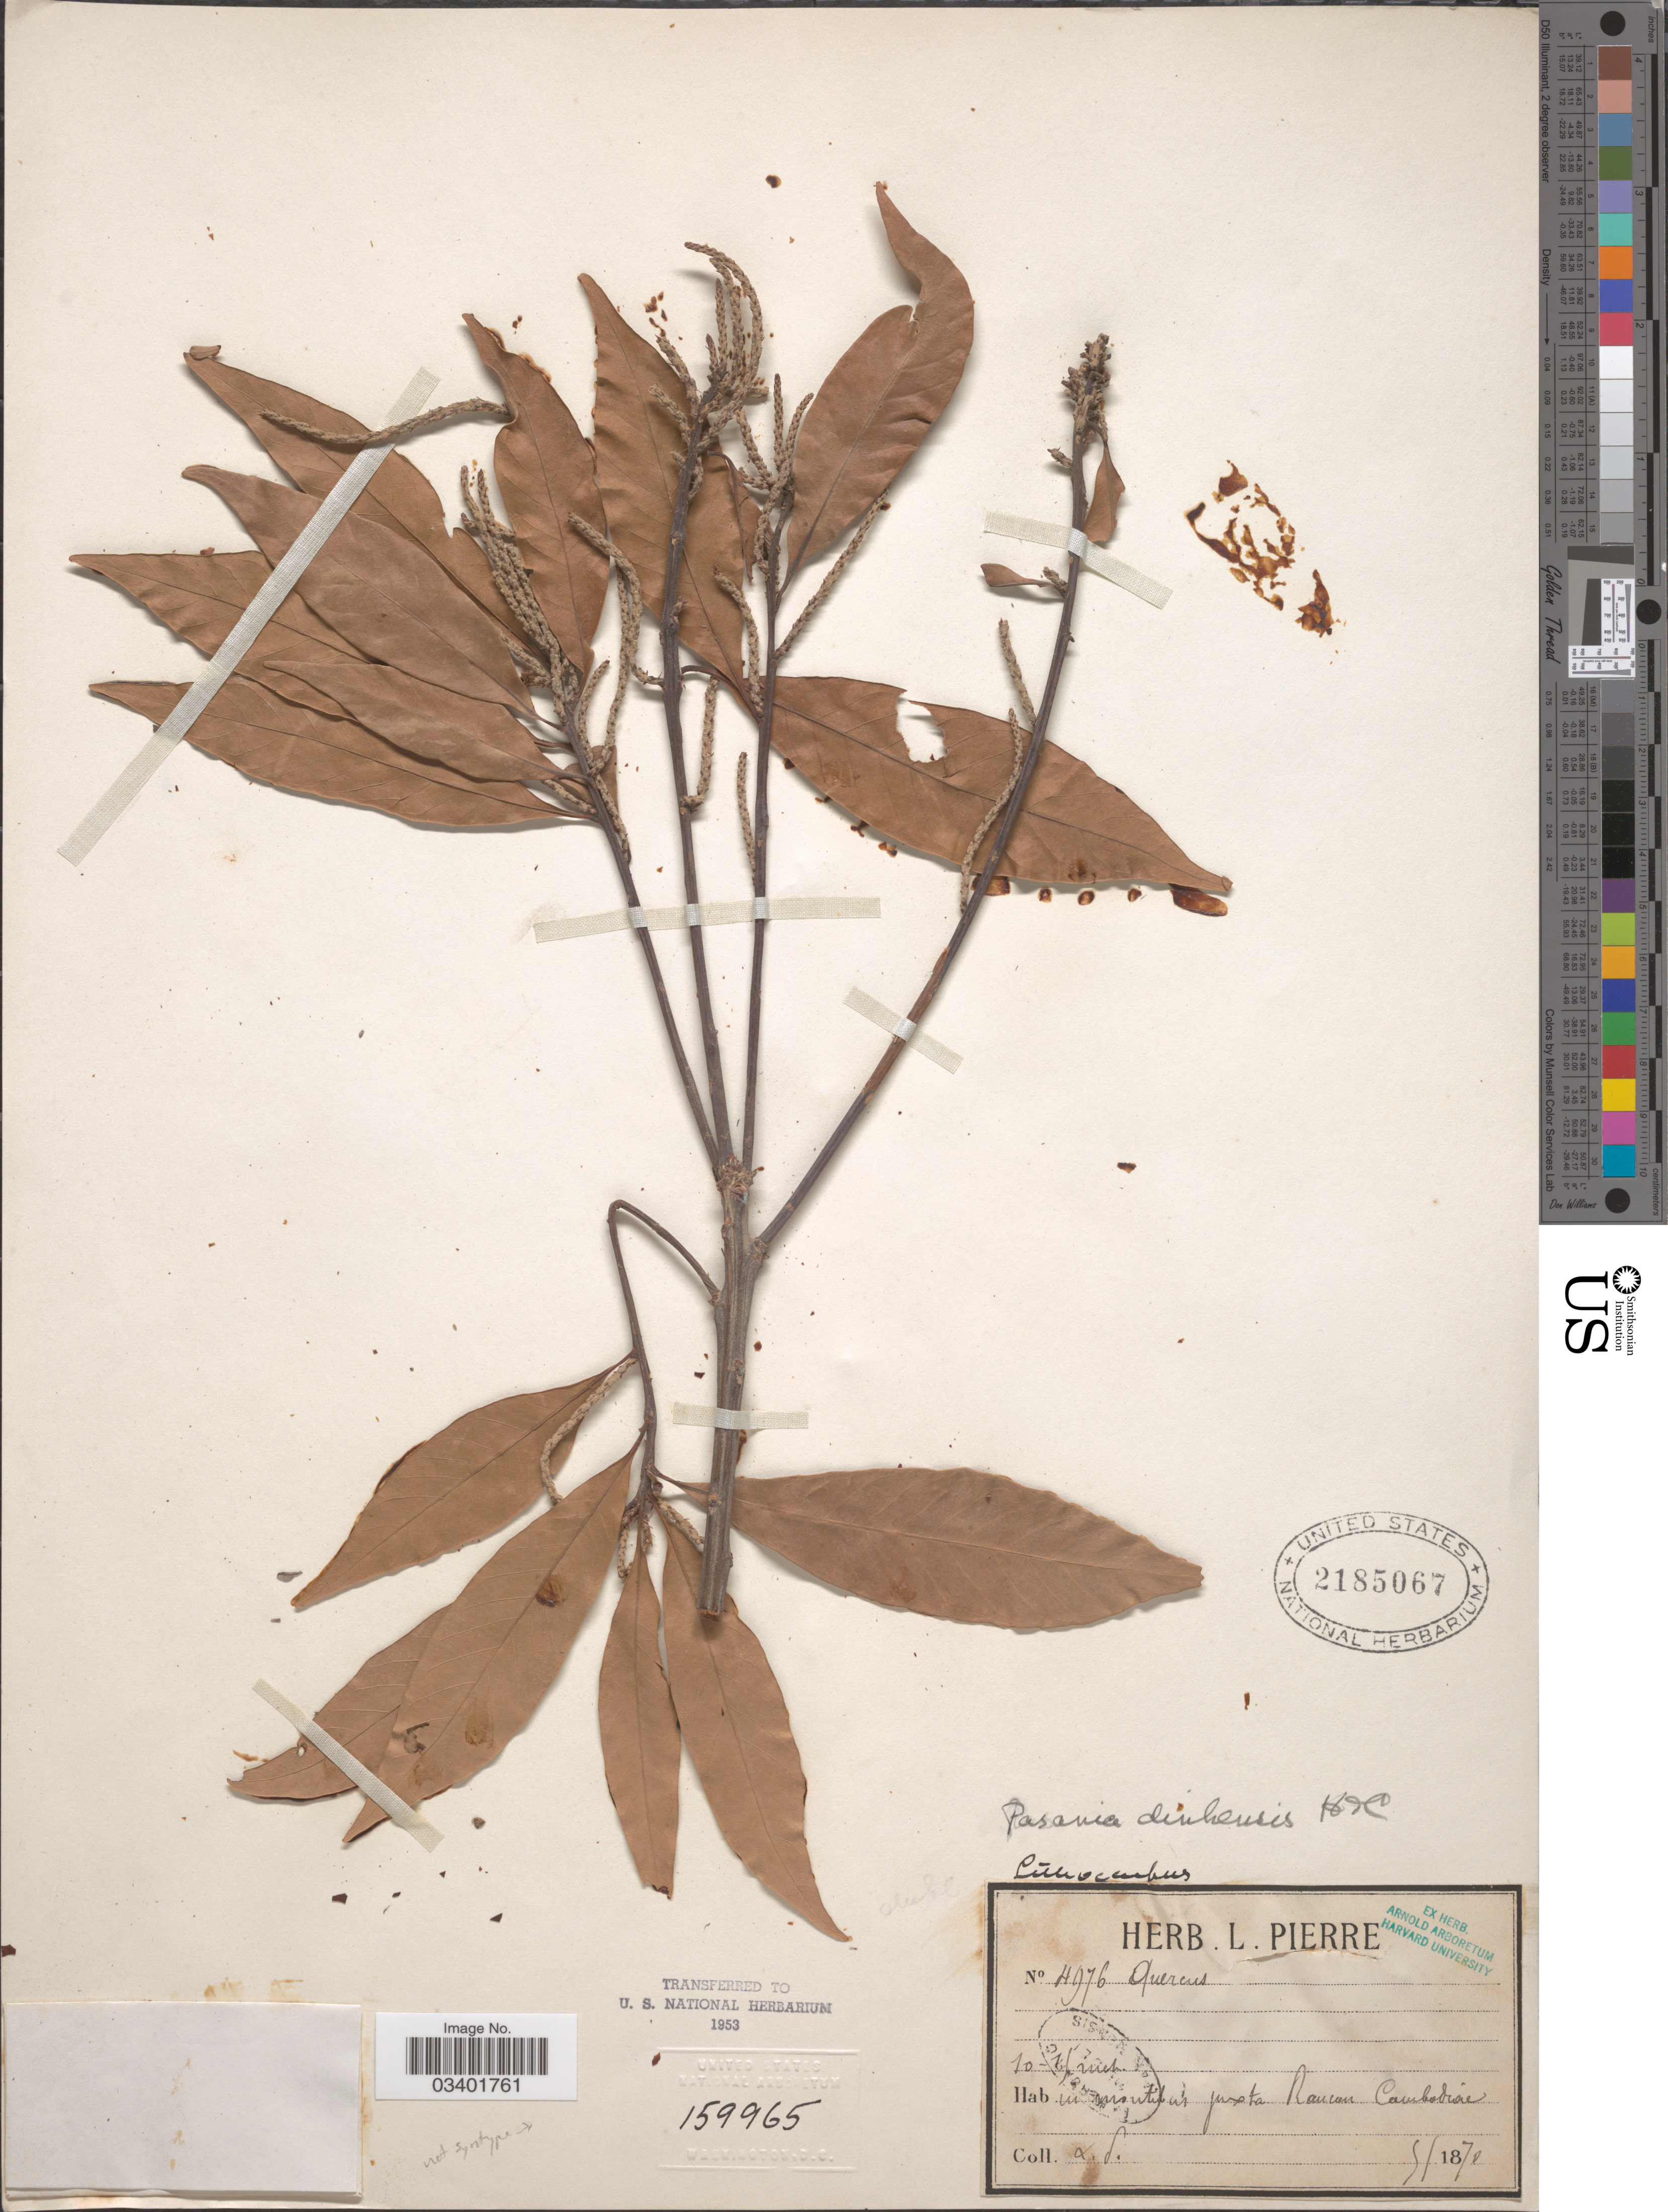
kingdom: Plantae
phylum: Tracheophyta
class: Magnoliopsida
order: Fagales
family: Fagaceae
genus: Lithocarpus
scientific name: Lithocarpus dinhensis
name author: (Hickel & A. Camus) A. Camus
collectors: L. Pierre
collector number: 4976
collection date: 1870-05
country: Cambodia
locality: In montibus pista Rancon Cambodiæ.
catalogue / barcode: US 2185067